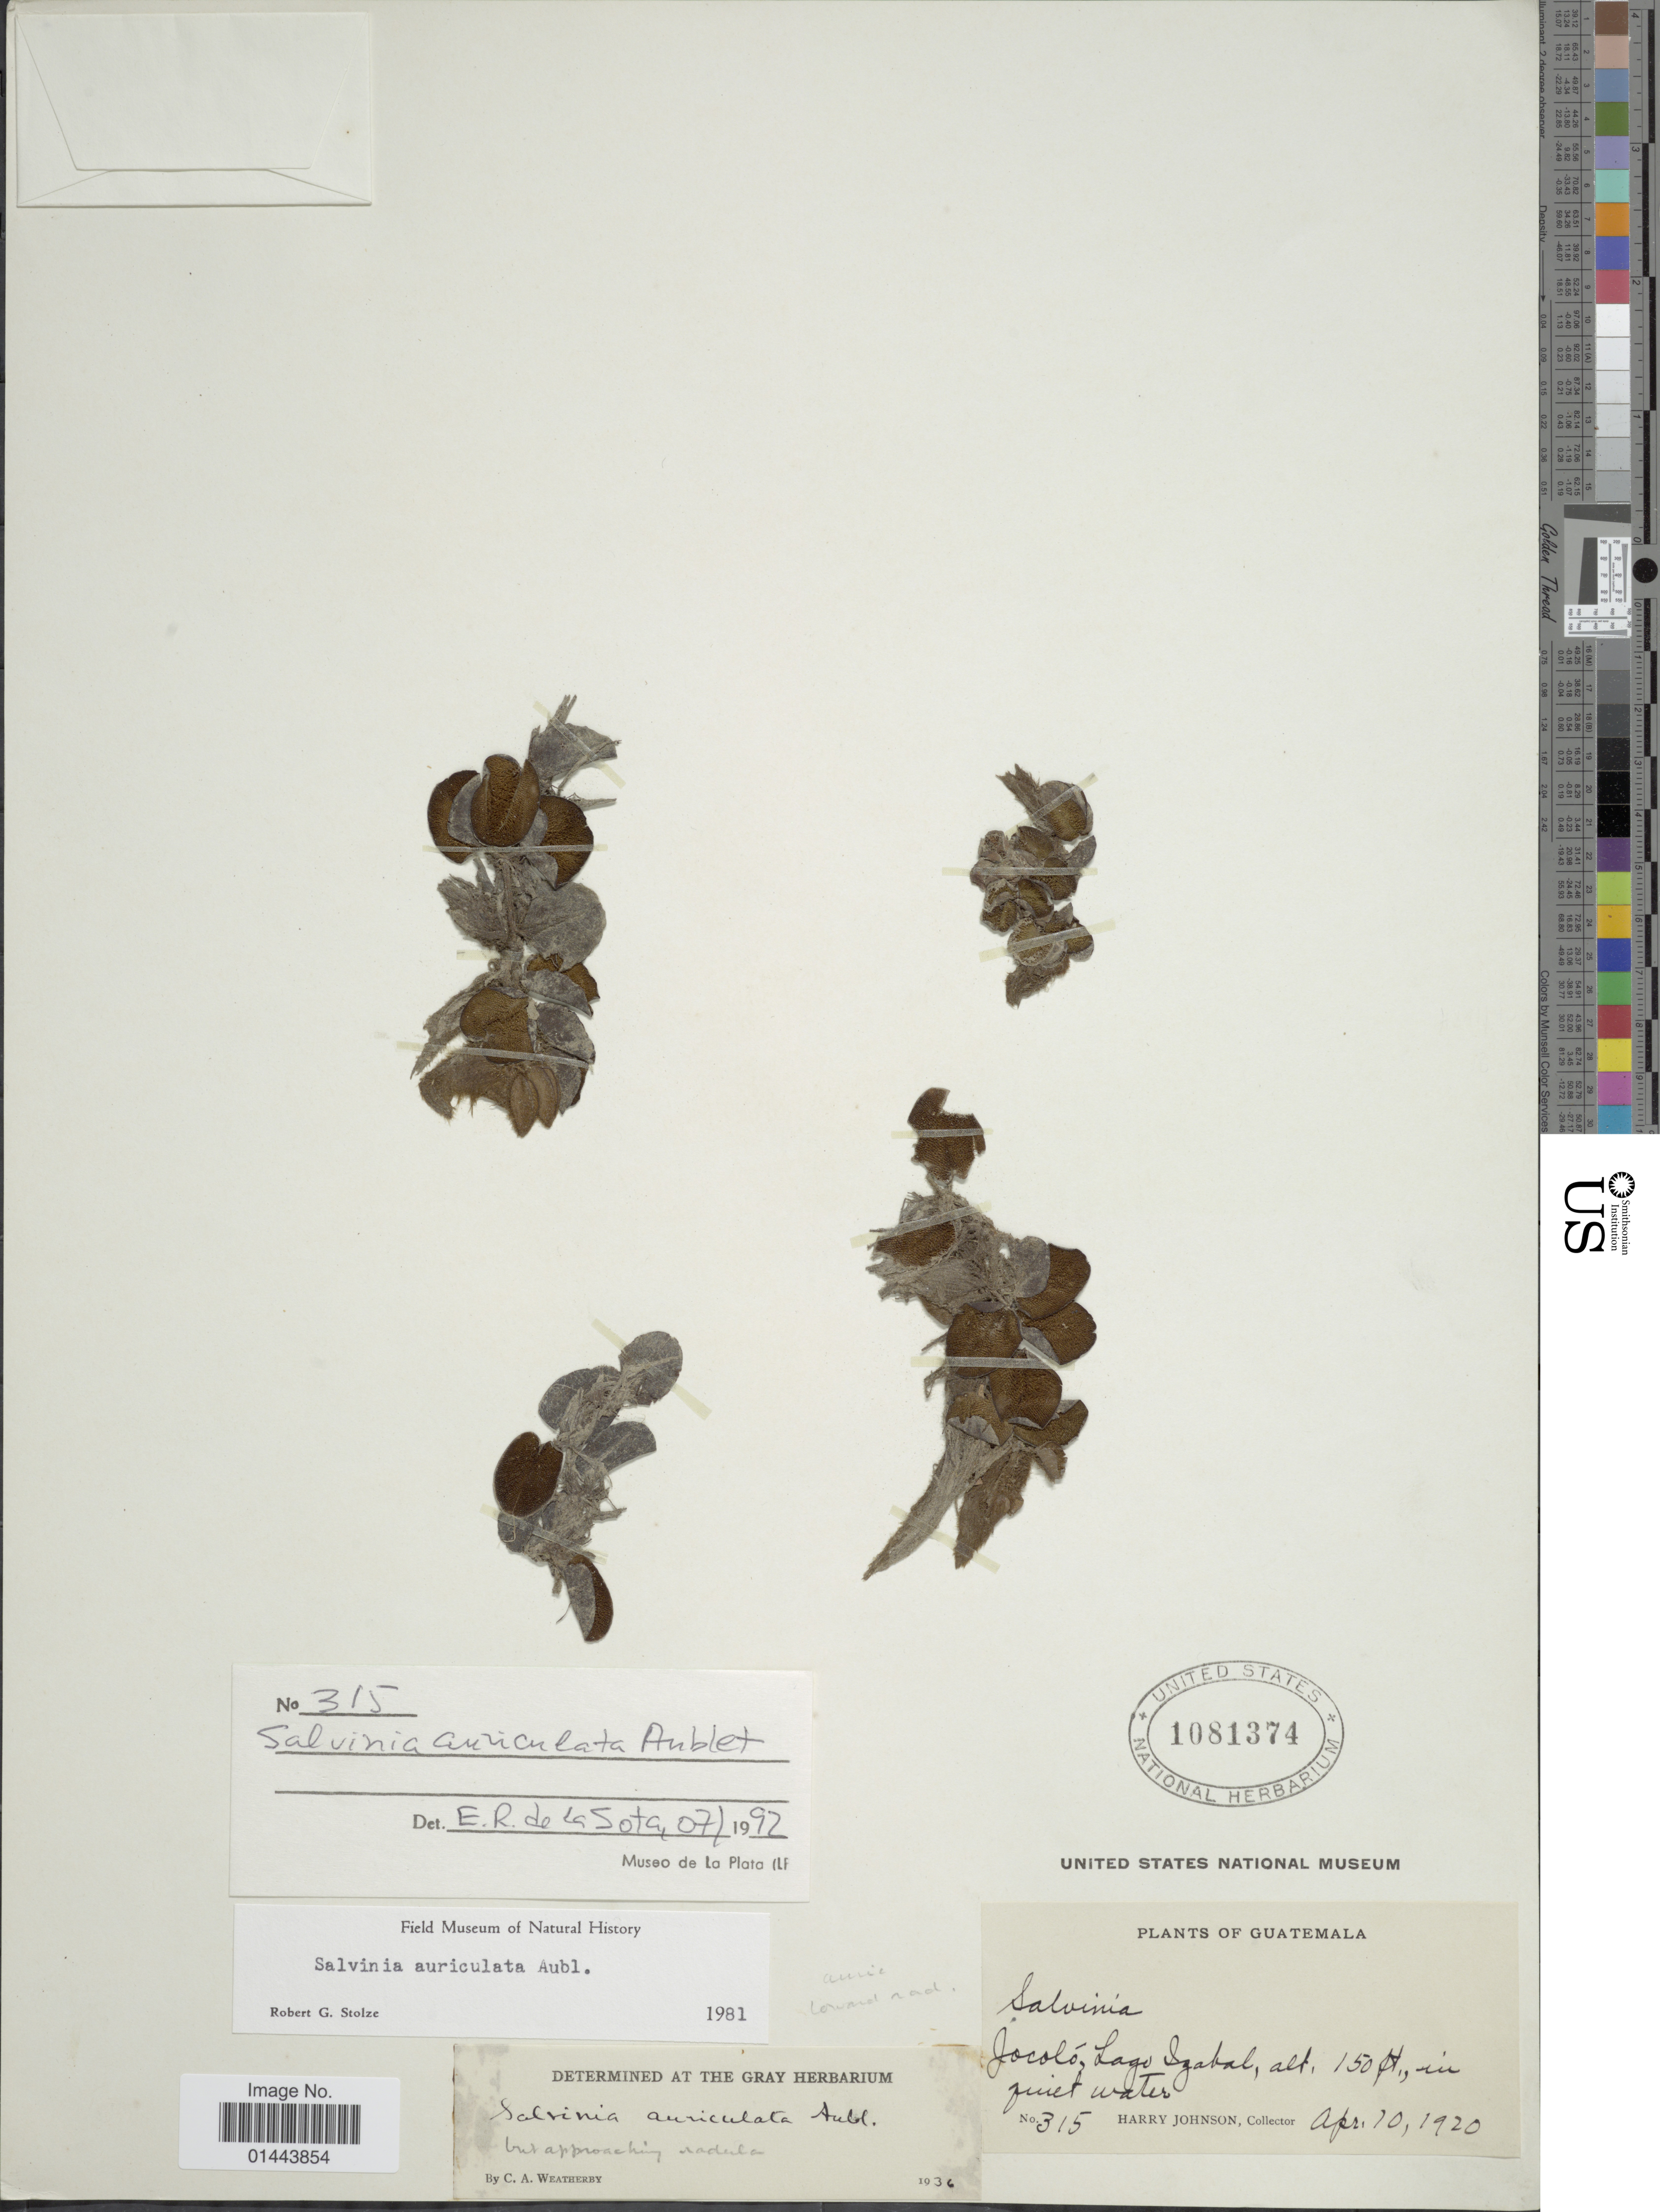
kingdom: Plantae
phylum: Tracheophyta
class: Polypodiopsida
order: Salviniales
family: Salviniaceae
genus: Salvinia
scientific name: Salvinia auriculata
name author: Aubl.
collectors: H. Johnson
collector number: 315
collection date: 1920-04-10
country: Guatemala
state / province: Izabal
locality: Jocoló, Lago Izabal, in quiet water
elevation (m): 46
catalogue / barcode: US 1081374